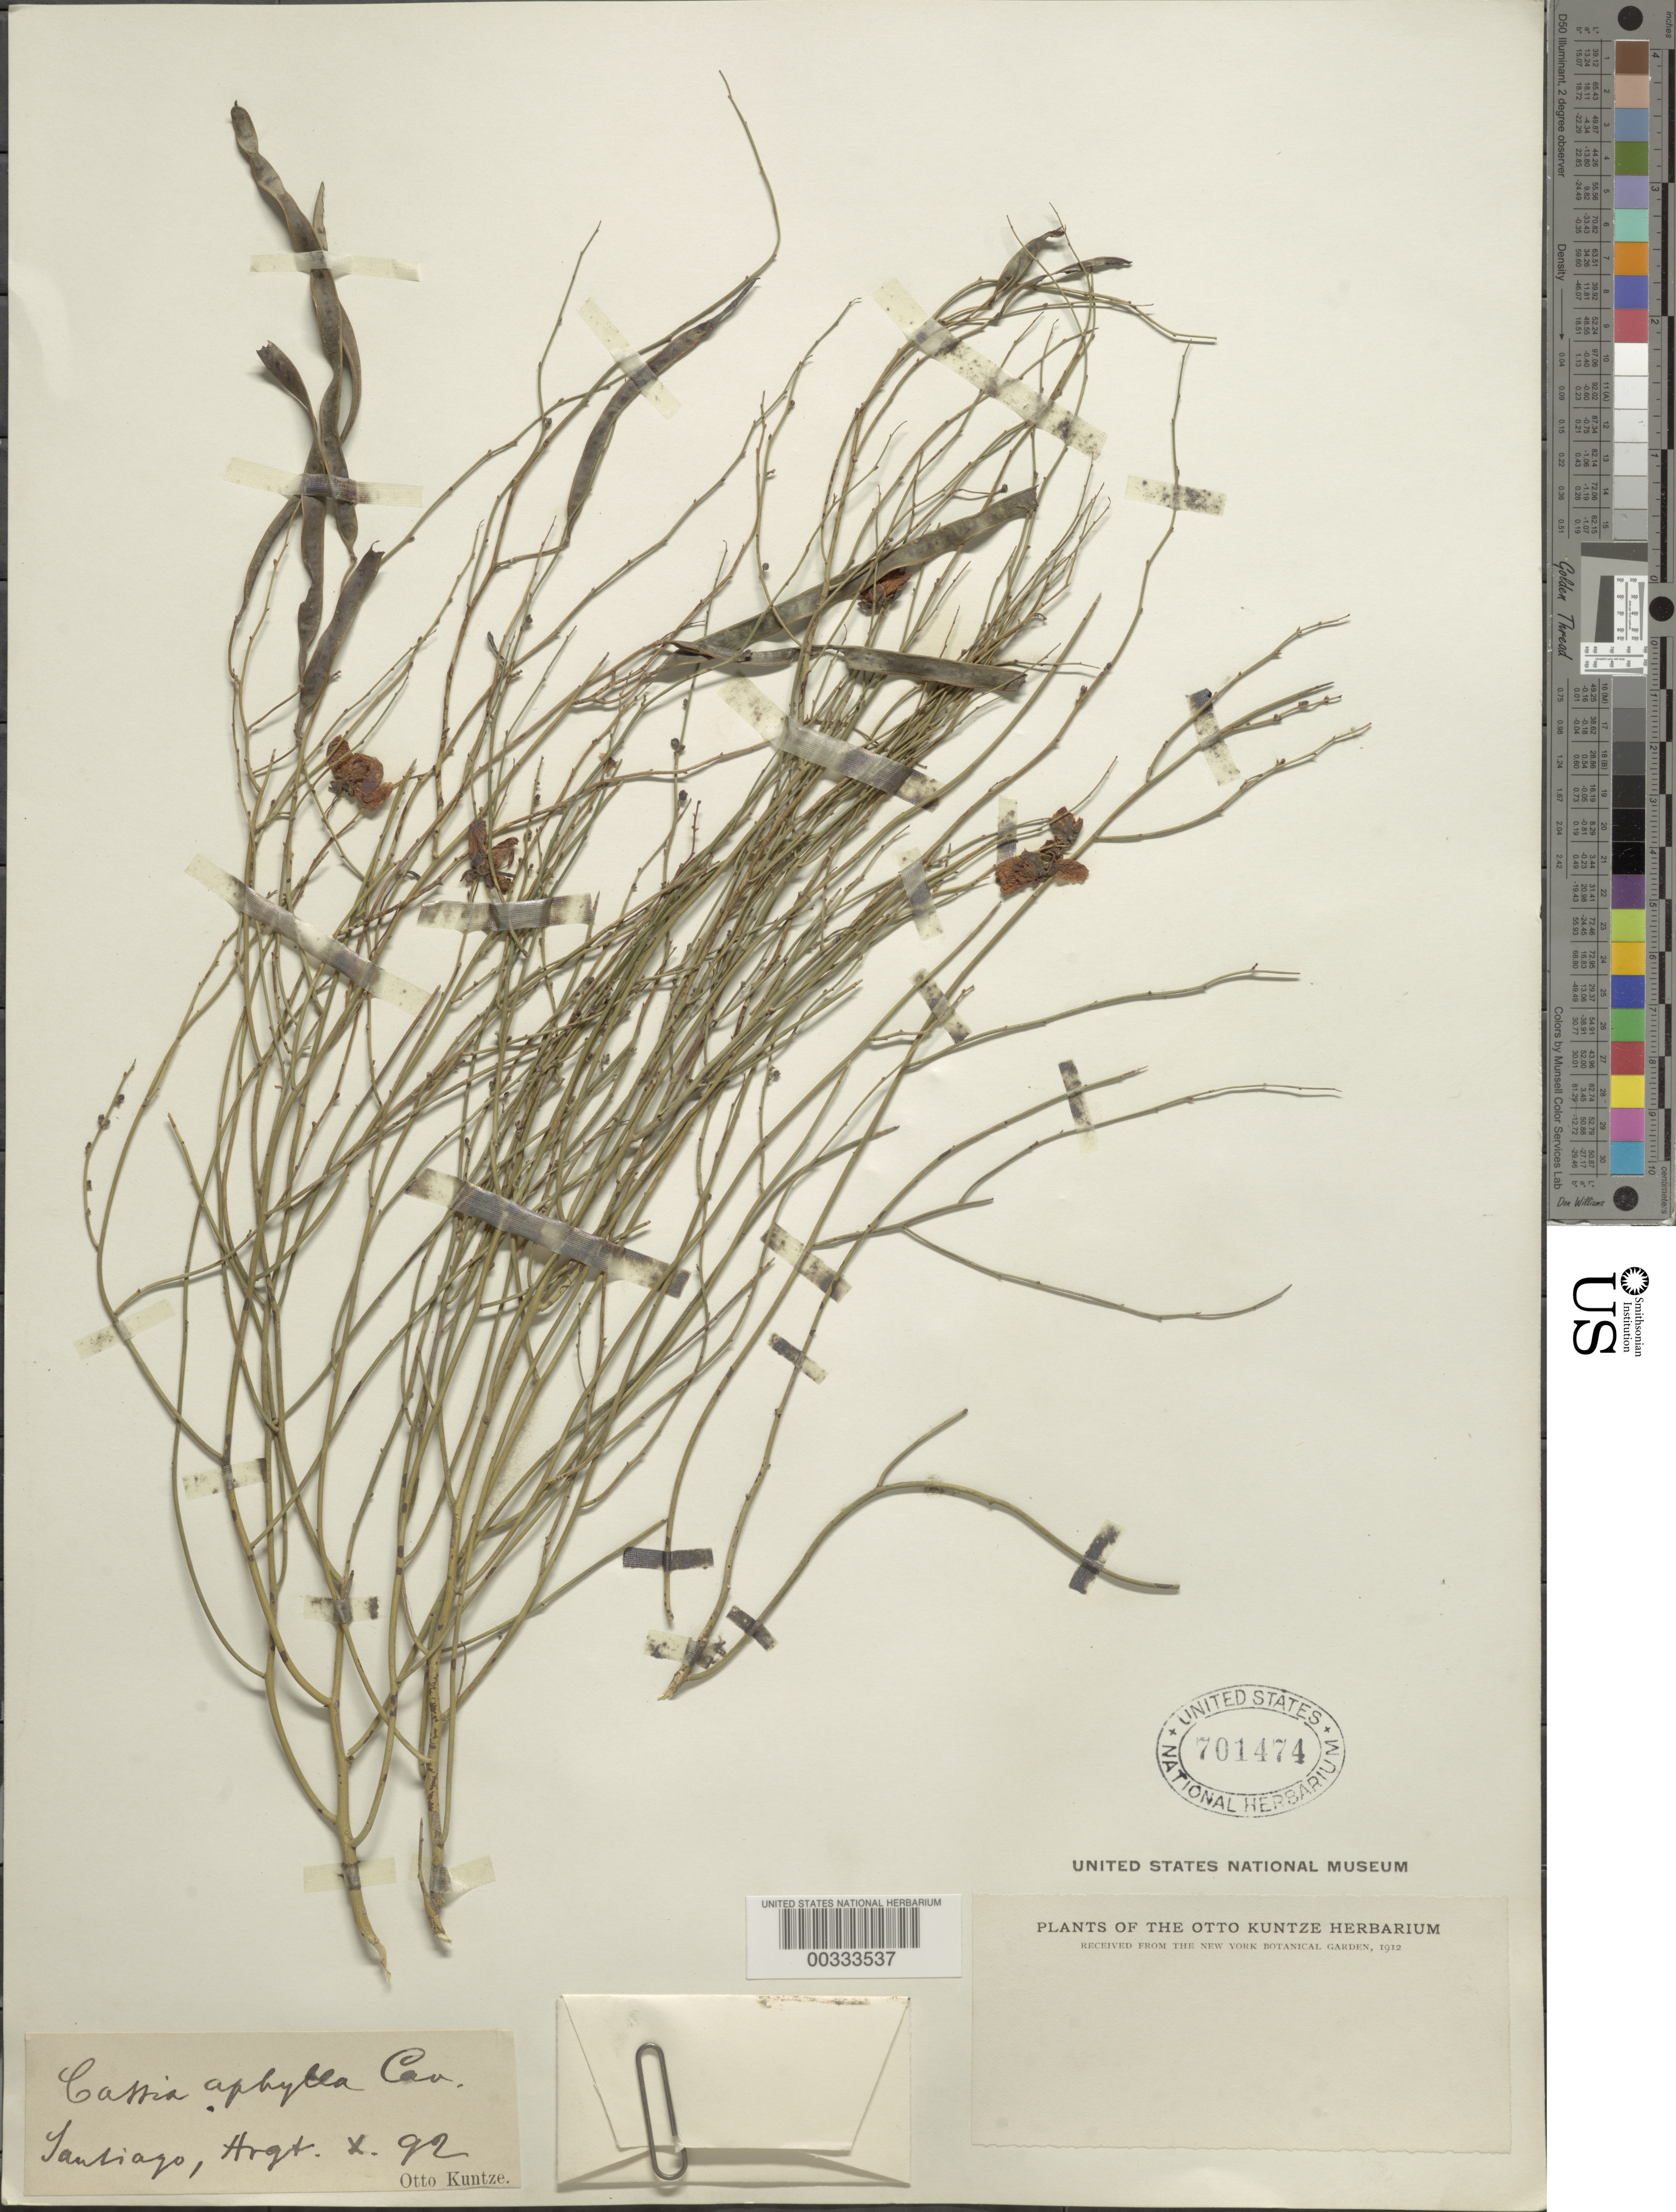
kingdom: Plantae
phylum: Tracheophyta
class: Magnoliopsida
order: Fabales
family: Fabaceae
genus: Senna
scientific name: Senna aphylla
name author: (Cav.) H.S. Irwin & Barneby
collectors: C.E.O. Kuntze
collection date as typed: Oct 1892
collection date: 1892-10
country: Argentina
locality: Santiago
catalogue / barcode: US 701474